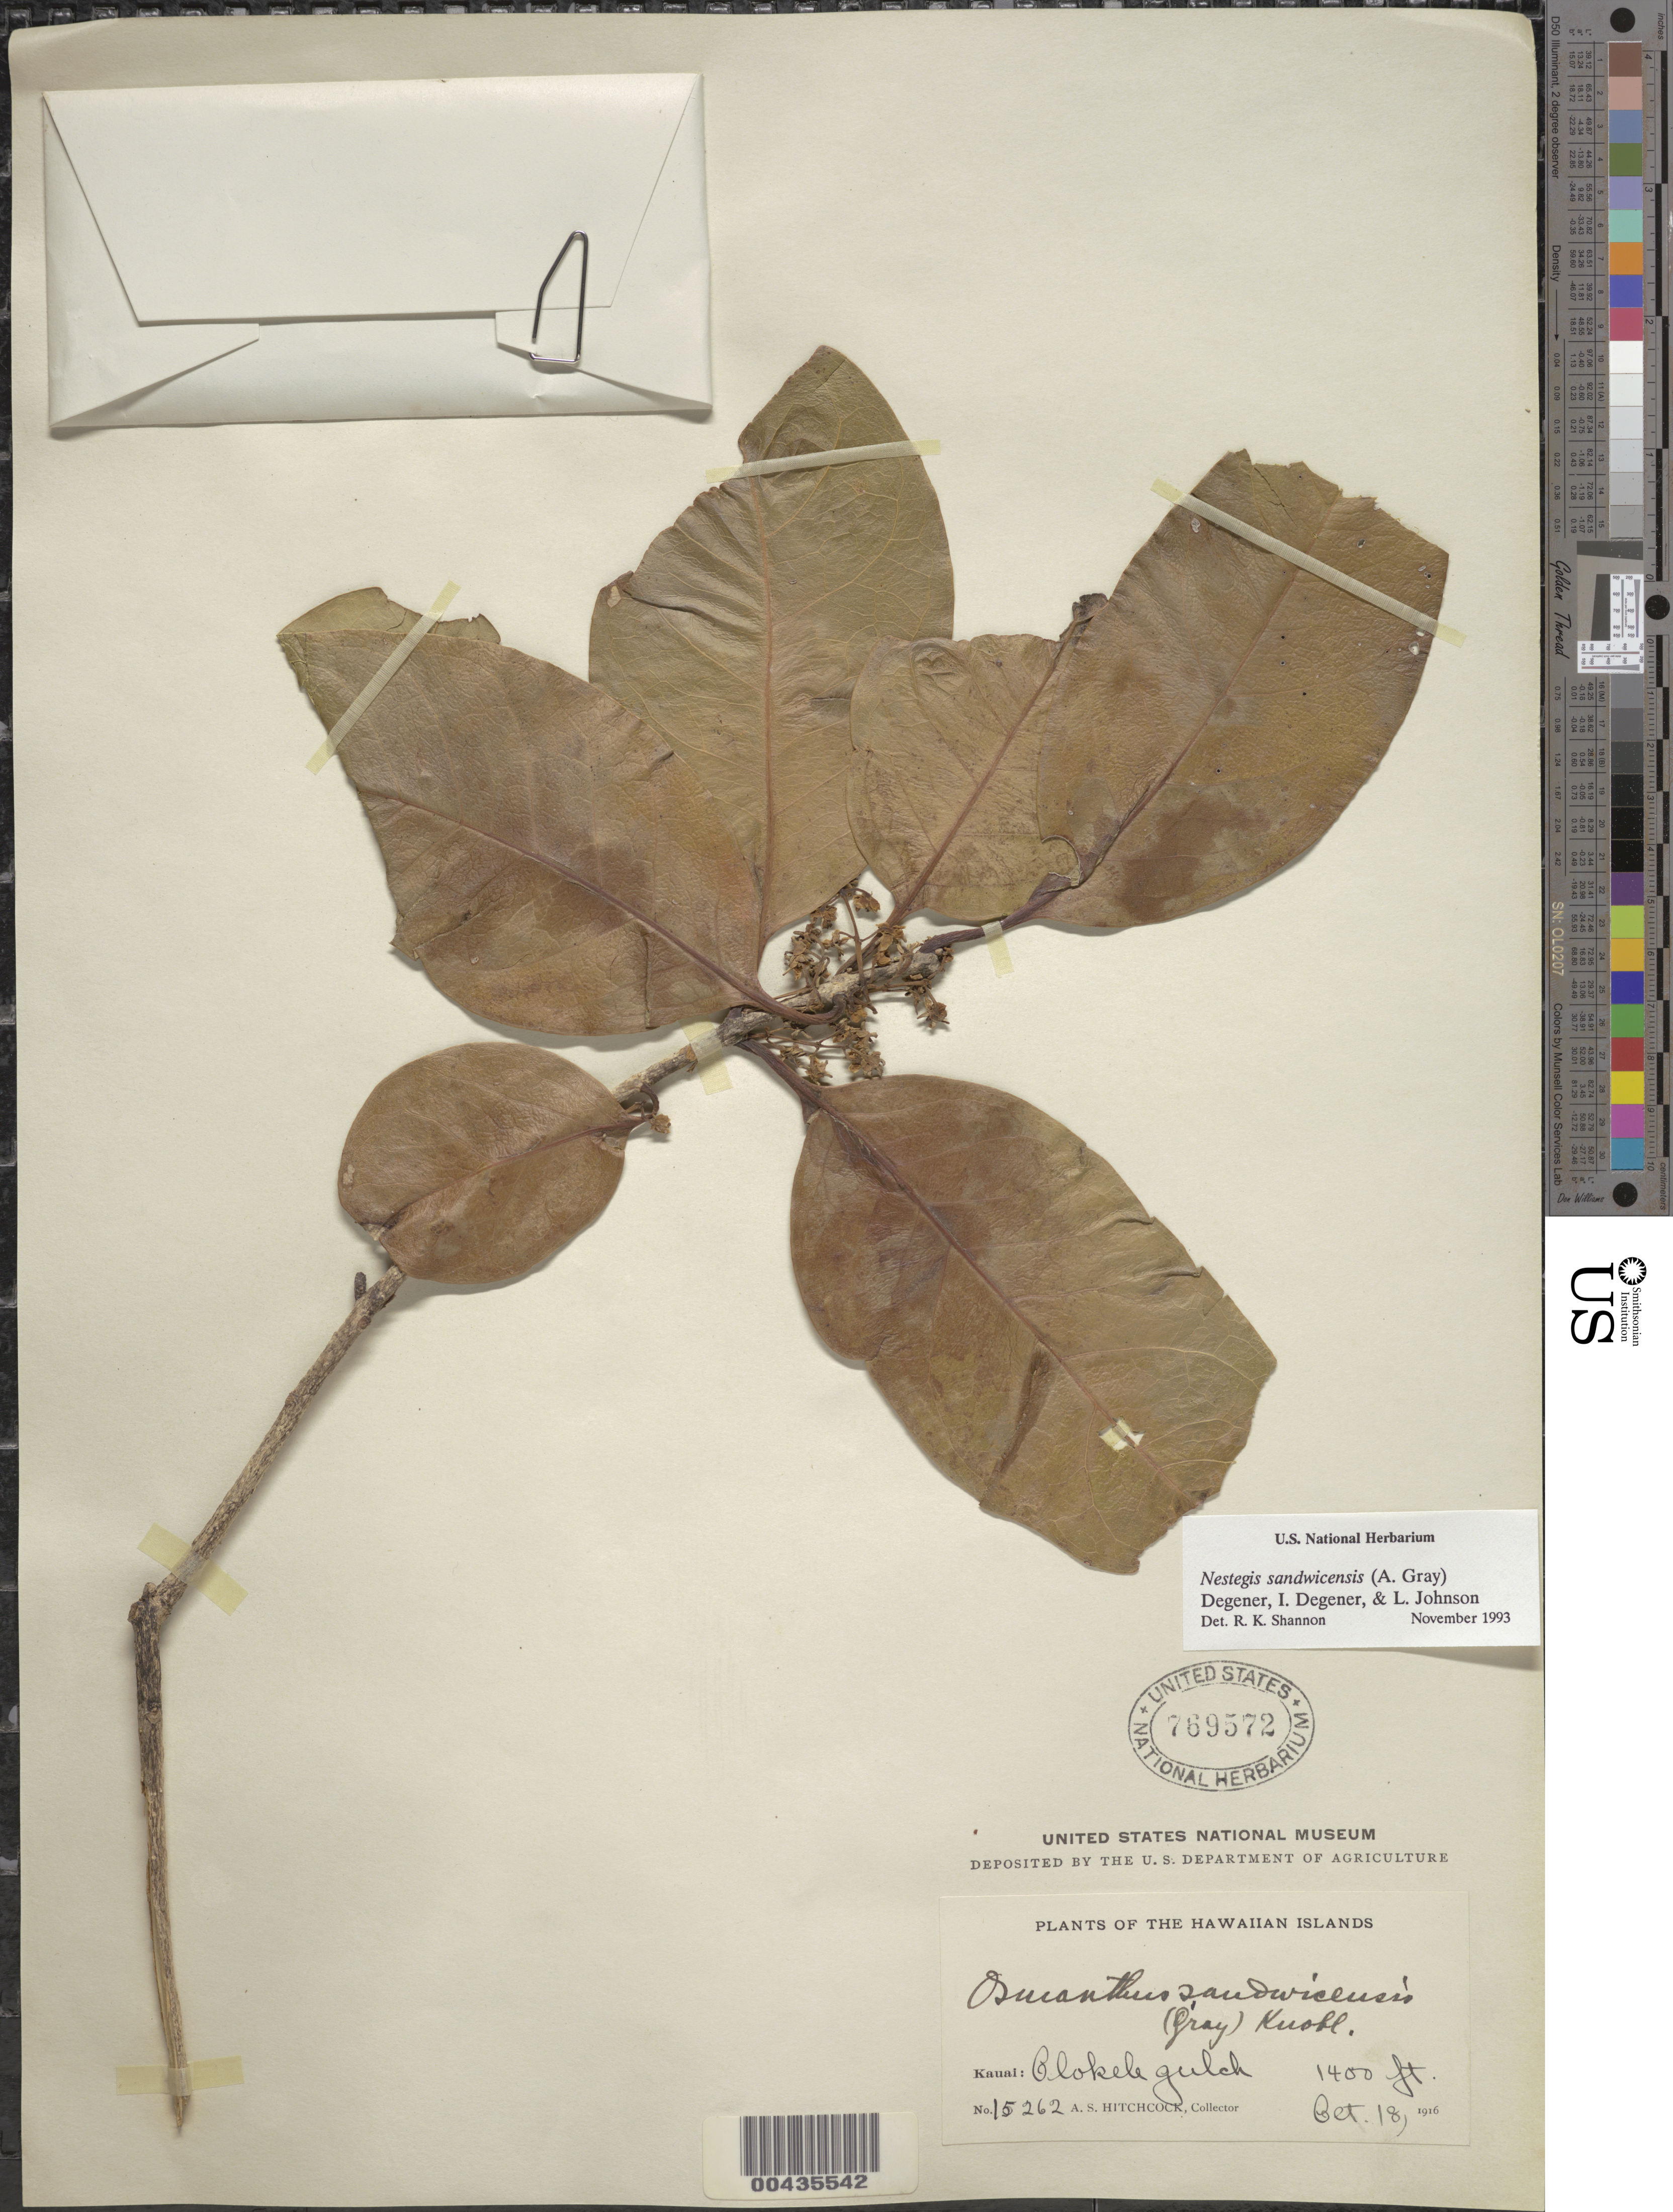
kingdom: Plantae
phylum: Tracheophyta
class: Magnoliopsida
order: Lamiales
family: Oleaceae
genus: Notelaea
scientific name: Notelaea sandwicensis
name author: (A. Gray) Hong-Wa & Besnard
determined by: Wagner, W. L., (BOT), Smithsonian Institution - National Museum of Natural History (UNITED STATES)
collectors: A. S. Hitchcock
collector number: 15262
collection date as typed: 18 Oct 1916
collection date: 1916-10-18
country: United States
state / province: Hawaii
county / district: Kauai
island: Kaua'i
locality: Olokele Gulch, Kauai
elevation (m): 427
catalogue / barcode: US 769572